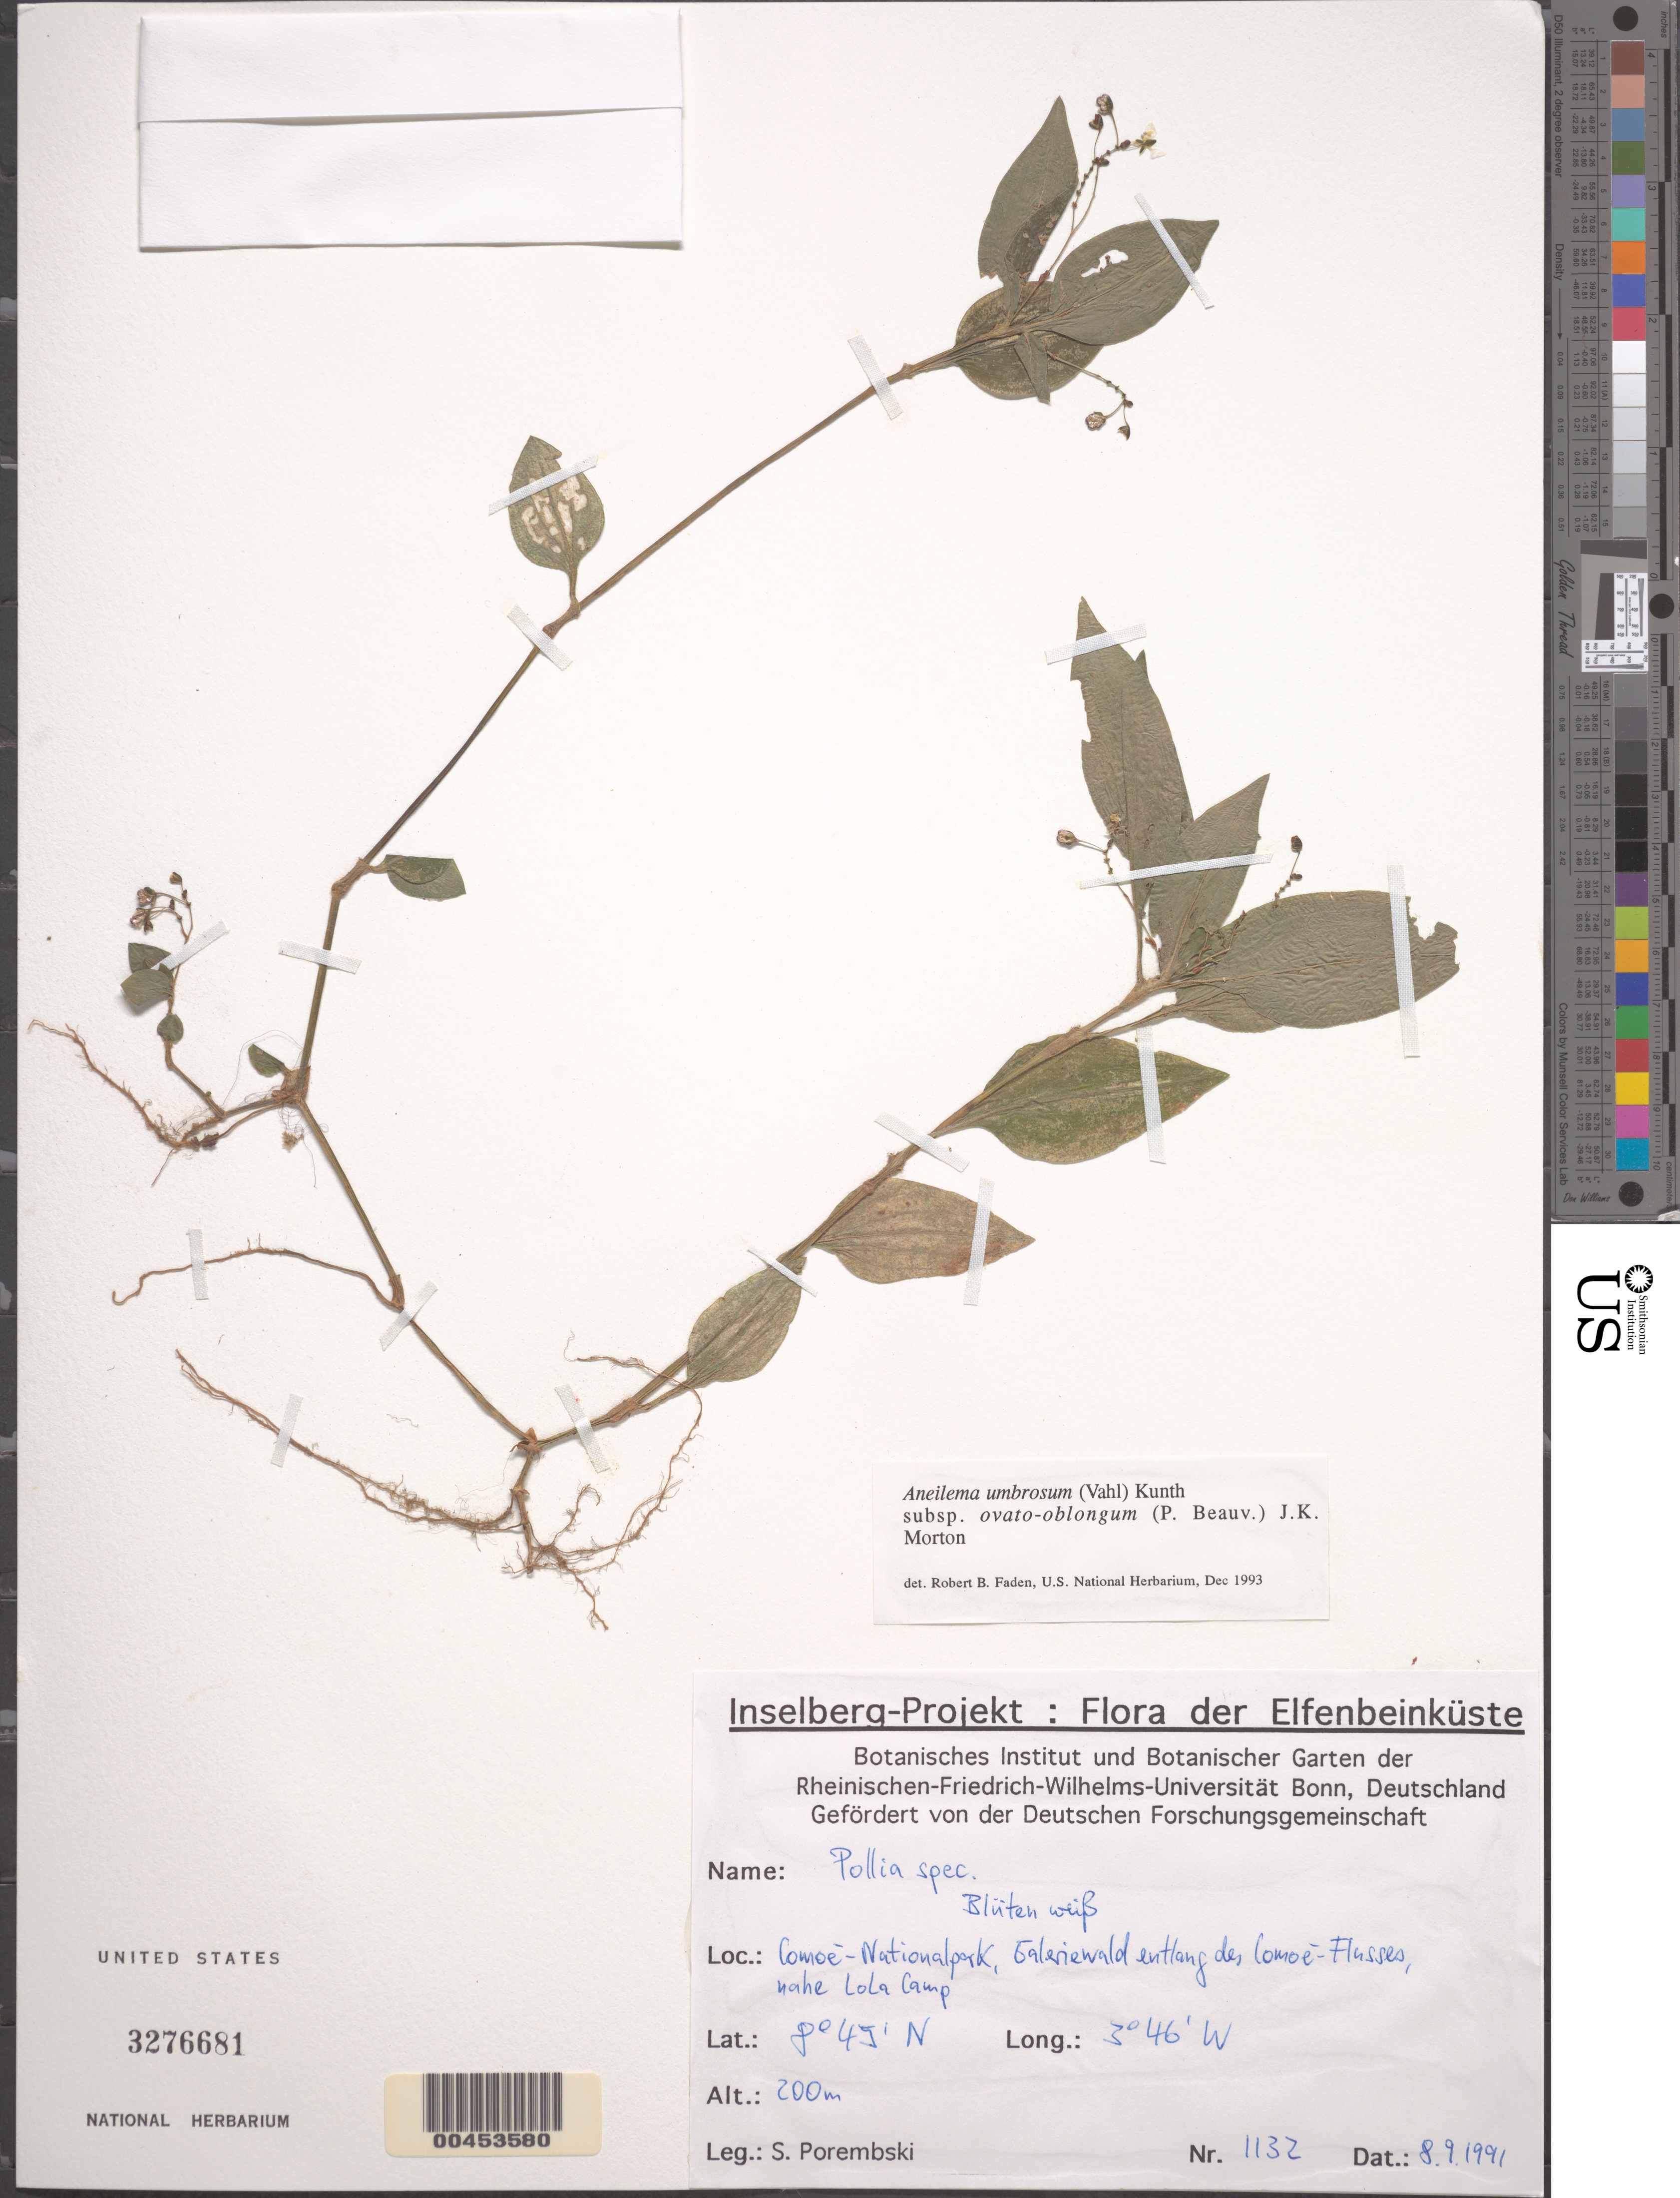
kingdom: Plantae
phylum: Tracheophyta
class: Liliopsida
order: Commelinales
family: Commelinaceae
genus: Aneilema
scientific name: Aneilema umbrosum subsp. ovato-oblongum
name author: (P. Beauv.) J.K. Morton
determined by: Faden, Robert B., (US), Smithsonian Institution - National Museum of Natural History (UNITED STATES)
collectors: S. Porembski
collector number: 1132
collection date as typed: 08 Sep 1991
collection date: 1991-09-08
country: Ivory Coast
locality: Comoe National Park, comoe-flusses [comoe River], near lola camp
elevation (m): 200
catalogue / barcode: US 3276681